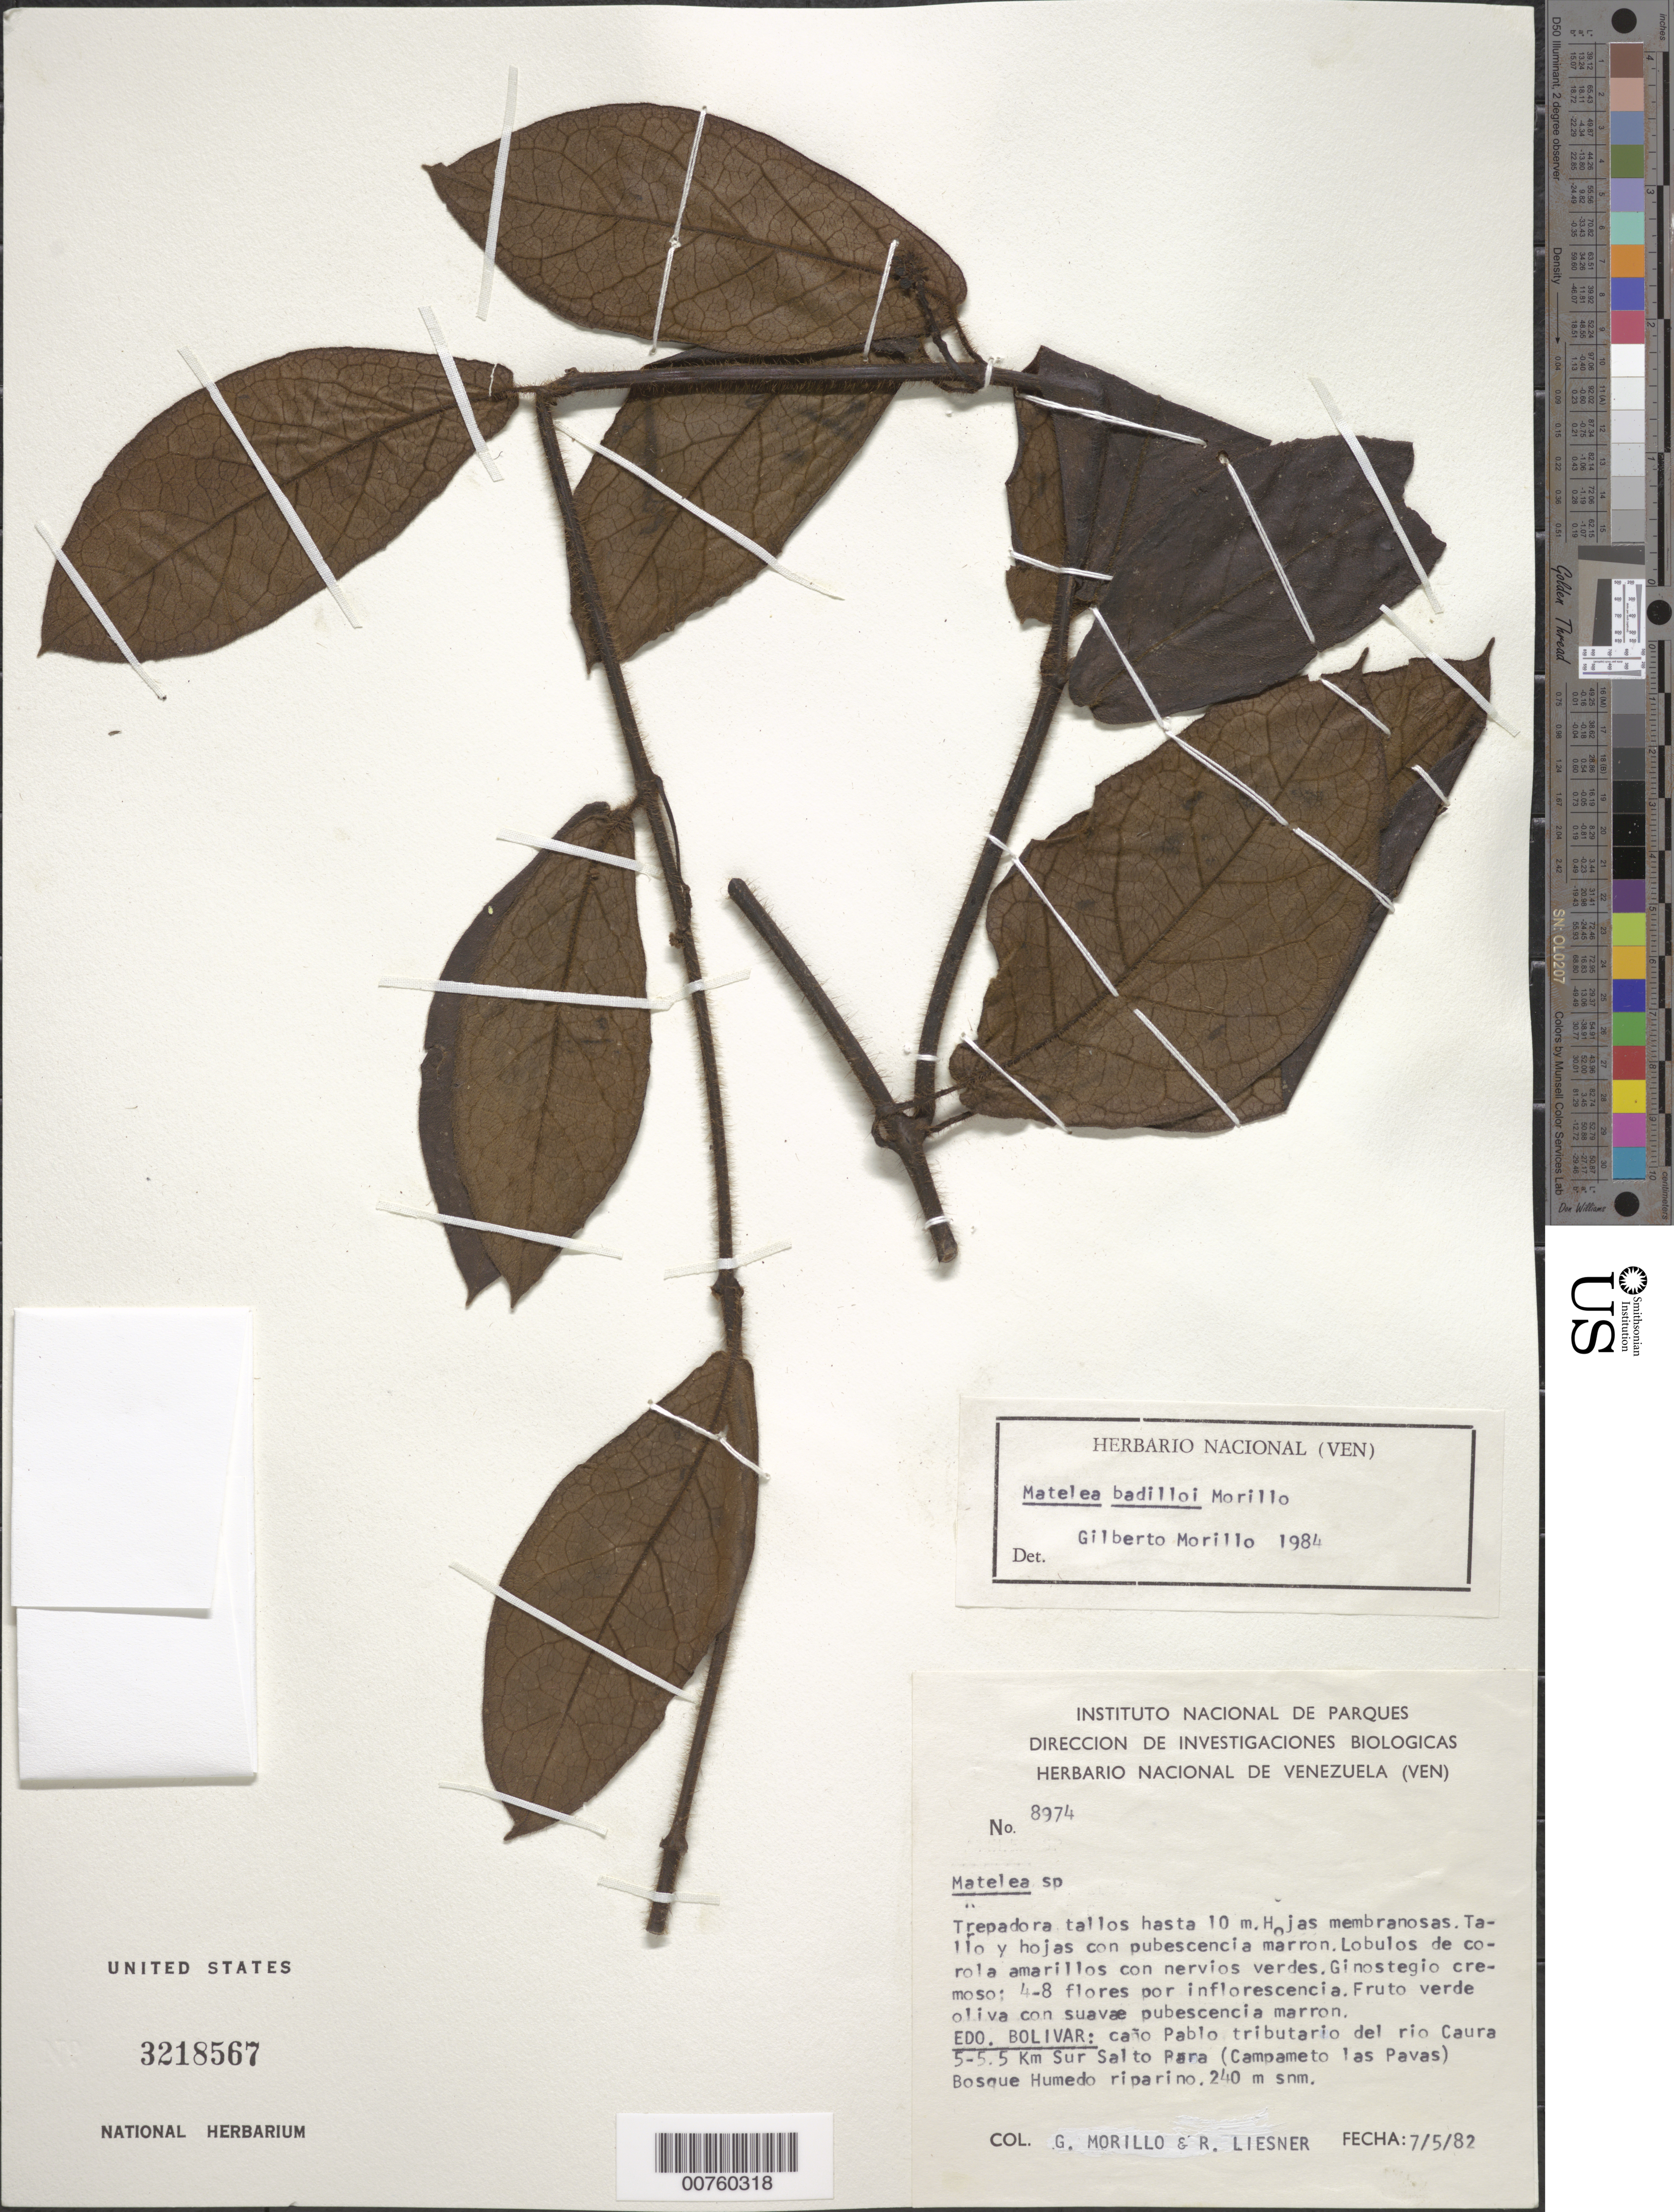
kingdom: Plantae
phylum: Tracheophyta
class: Magnoliopsida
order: Gentianales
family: Apocynaceae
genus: Matelea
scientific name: Matelea badilloi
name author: Morillo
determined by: Morillo, G. N.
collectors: G. Morillo & R. L. Liesner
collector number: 8974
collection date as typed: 7-May-82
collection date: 1982-05-07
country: Venezuela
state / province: Bolívar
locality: Caño Pablo, (trib. del Río Caura), 5-5.5 km S of Salto Para (Campamento las Pavas)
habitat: Wet forest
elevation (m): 240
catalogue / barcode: US 3218567